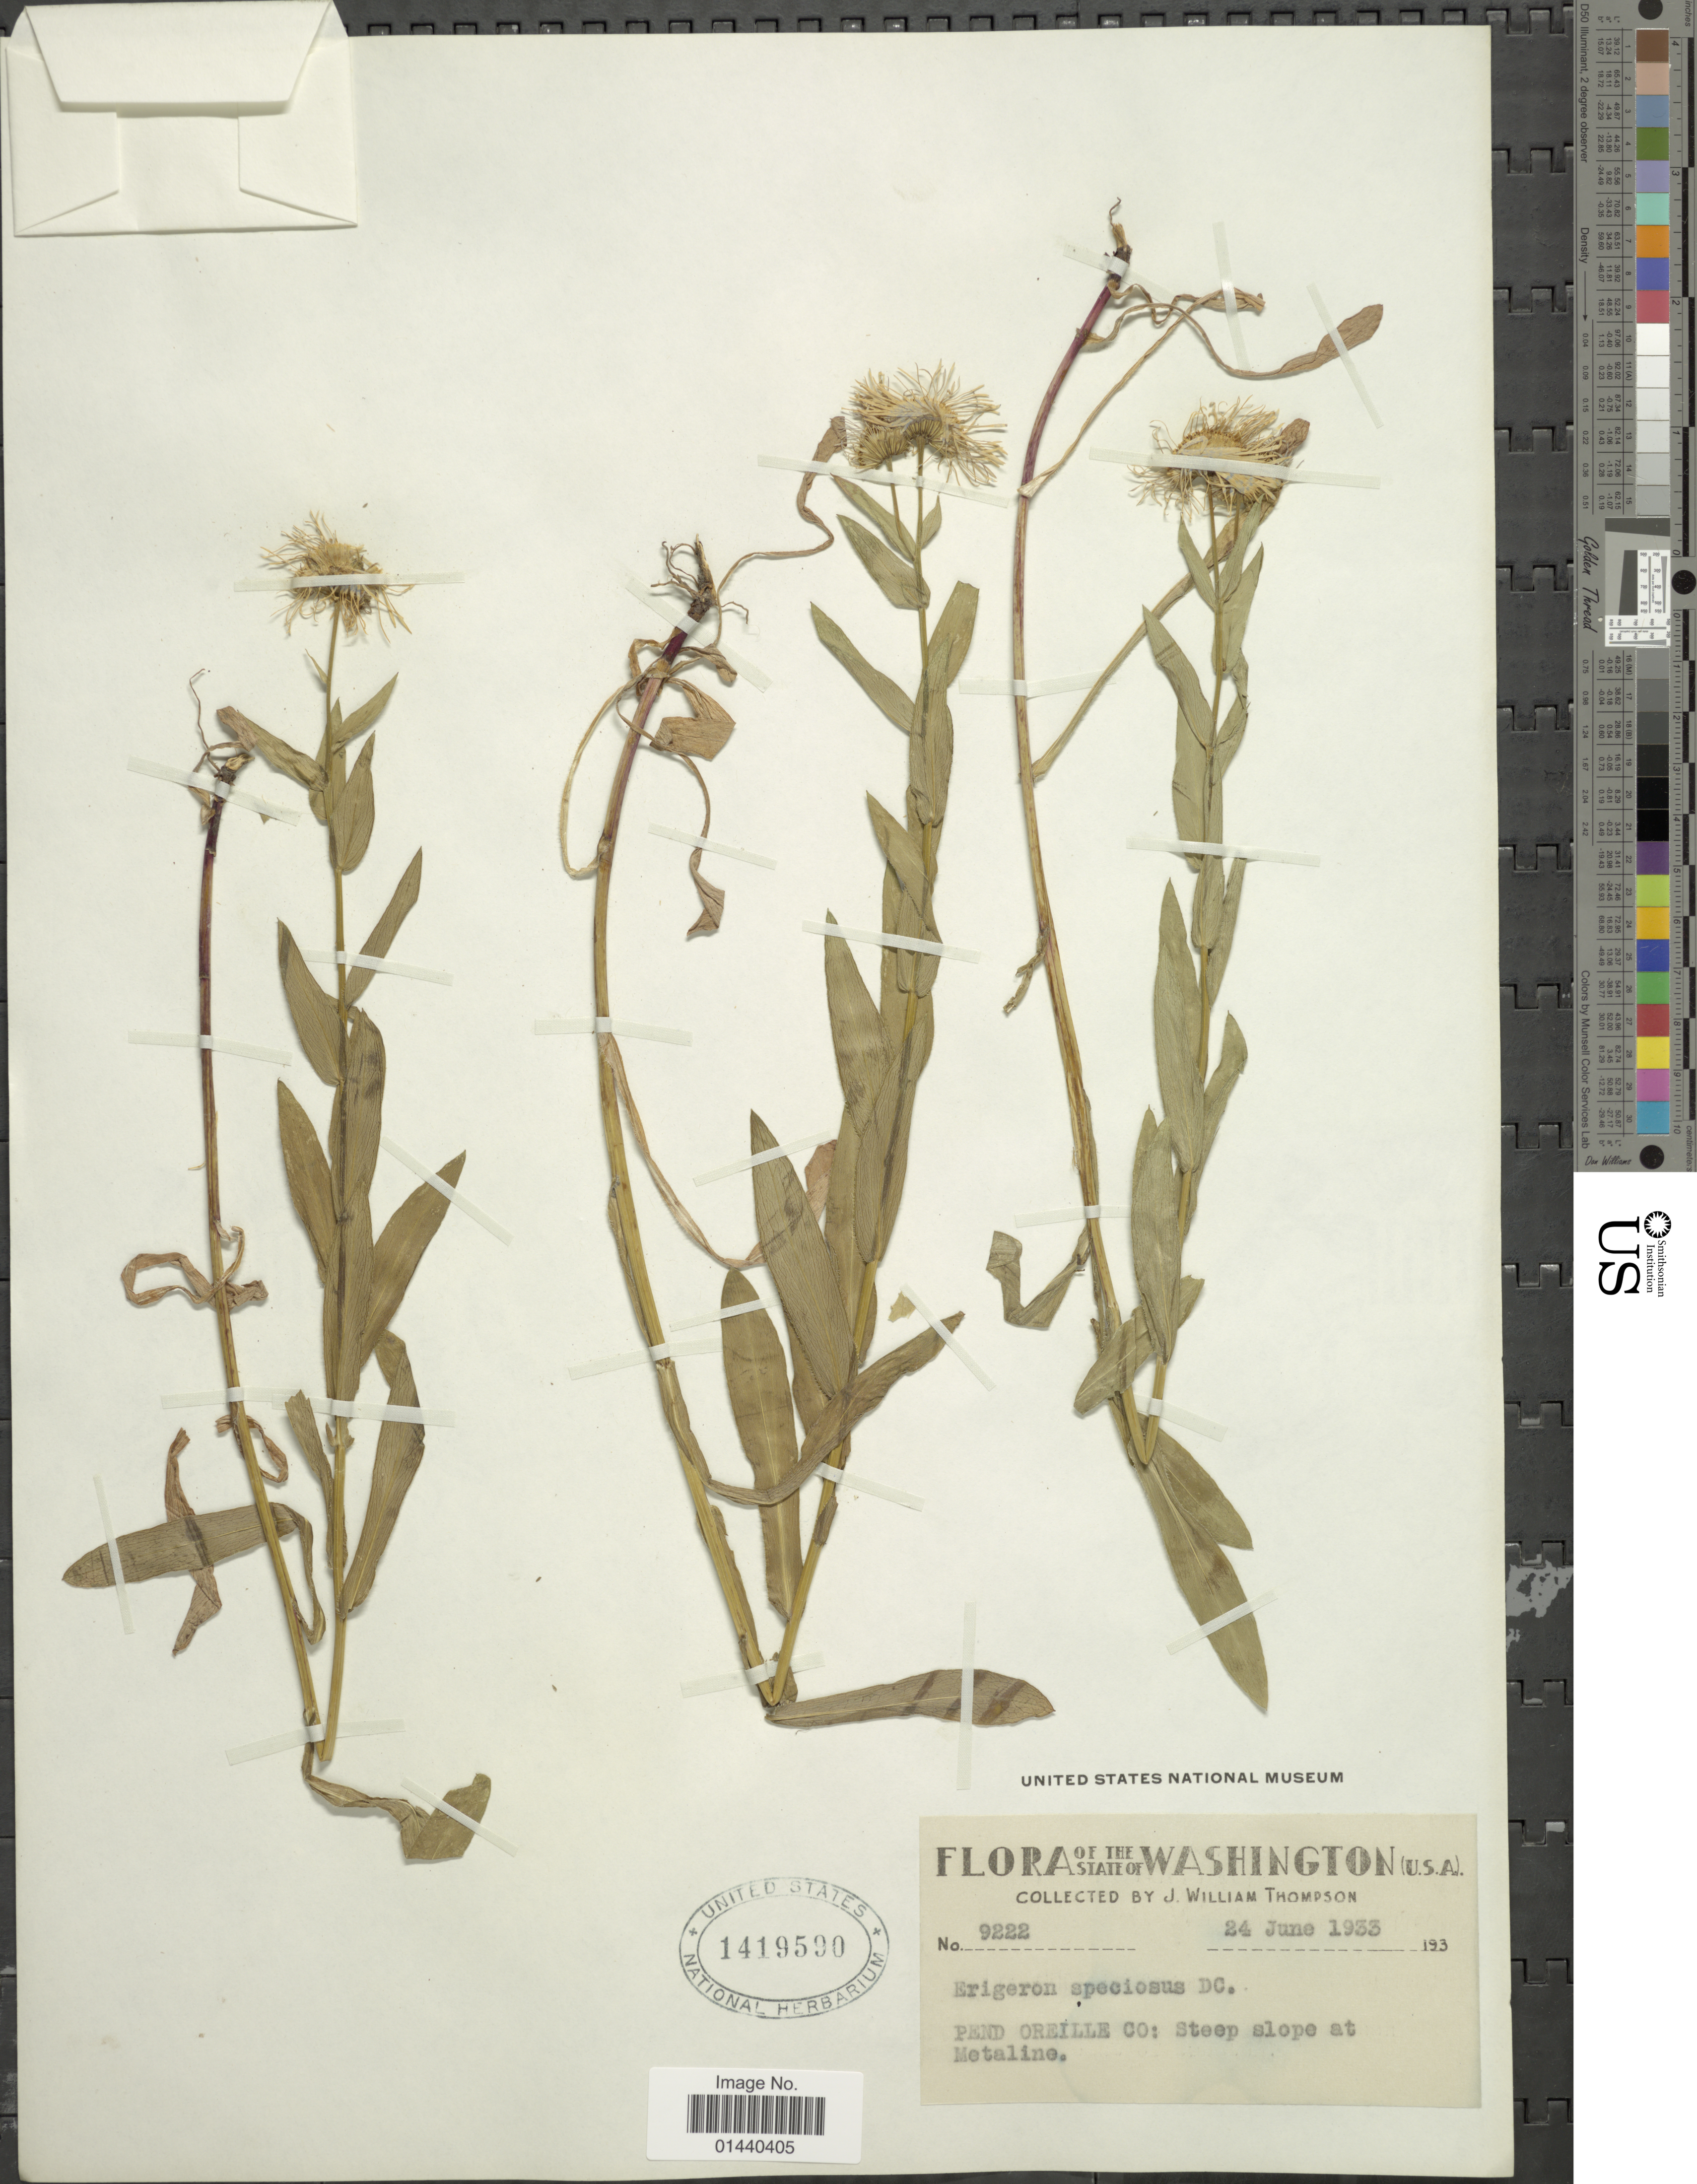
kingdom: Plantae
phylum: Tracheophyta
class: Magnoliopsida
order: Asterales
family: Asteraceae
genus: Erigeron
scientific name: Erigeron speciosus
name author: (Lindl.) DC.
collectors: J. W. Thompson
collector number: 9222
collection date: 1933-06-24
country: United States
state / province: Washington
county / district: Pend Oreille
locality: U.S.A. Pend Oreille Co: Steep slope at Metaline.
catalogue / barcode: US 1419590